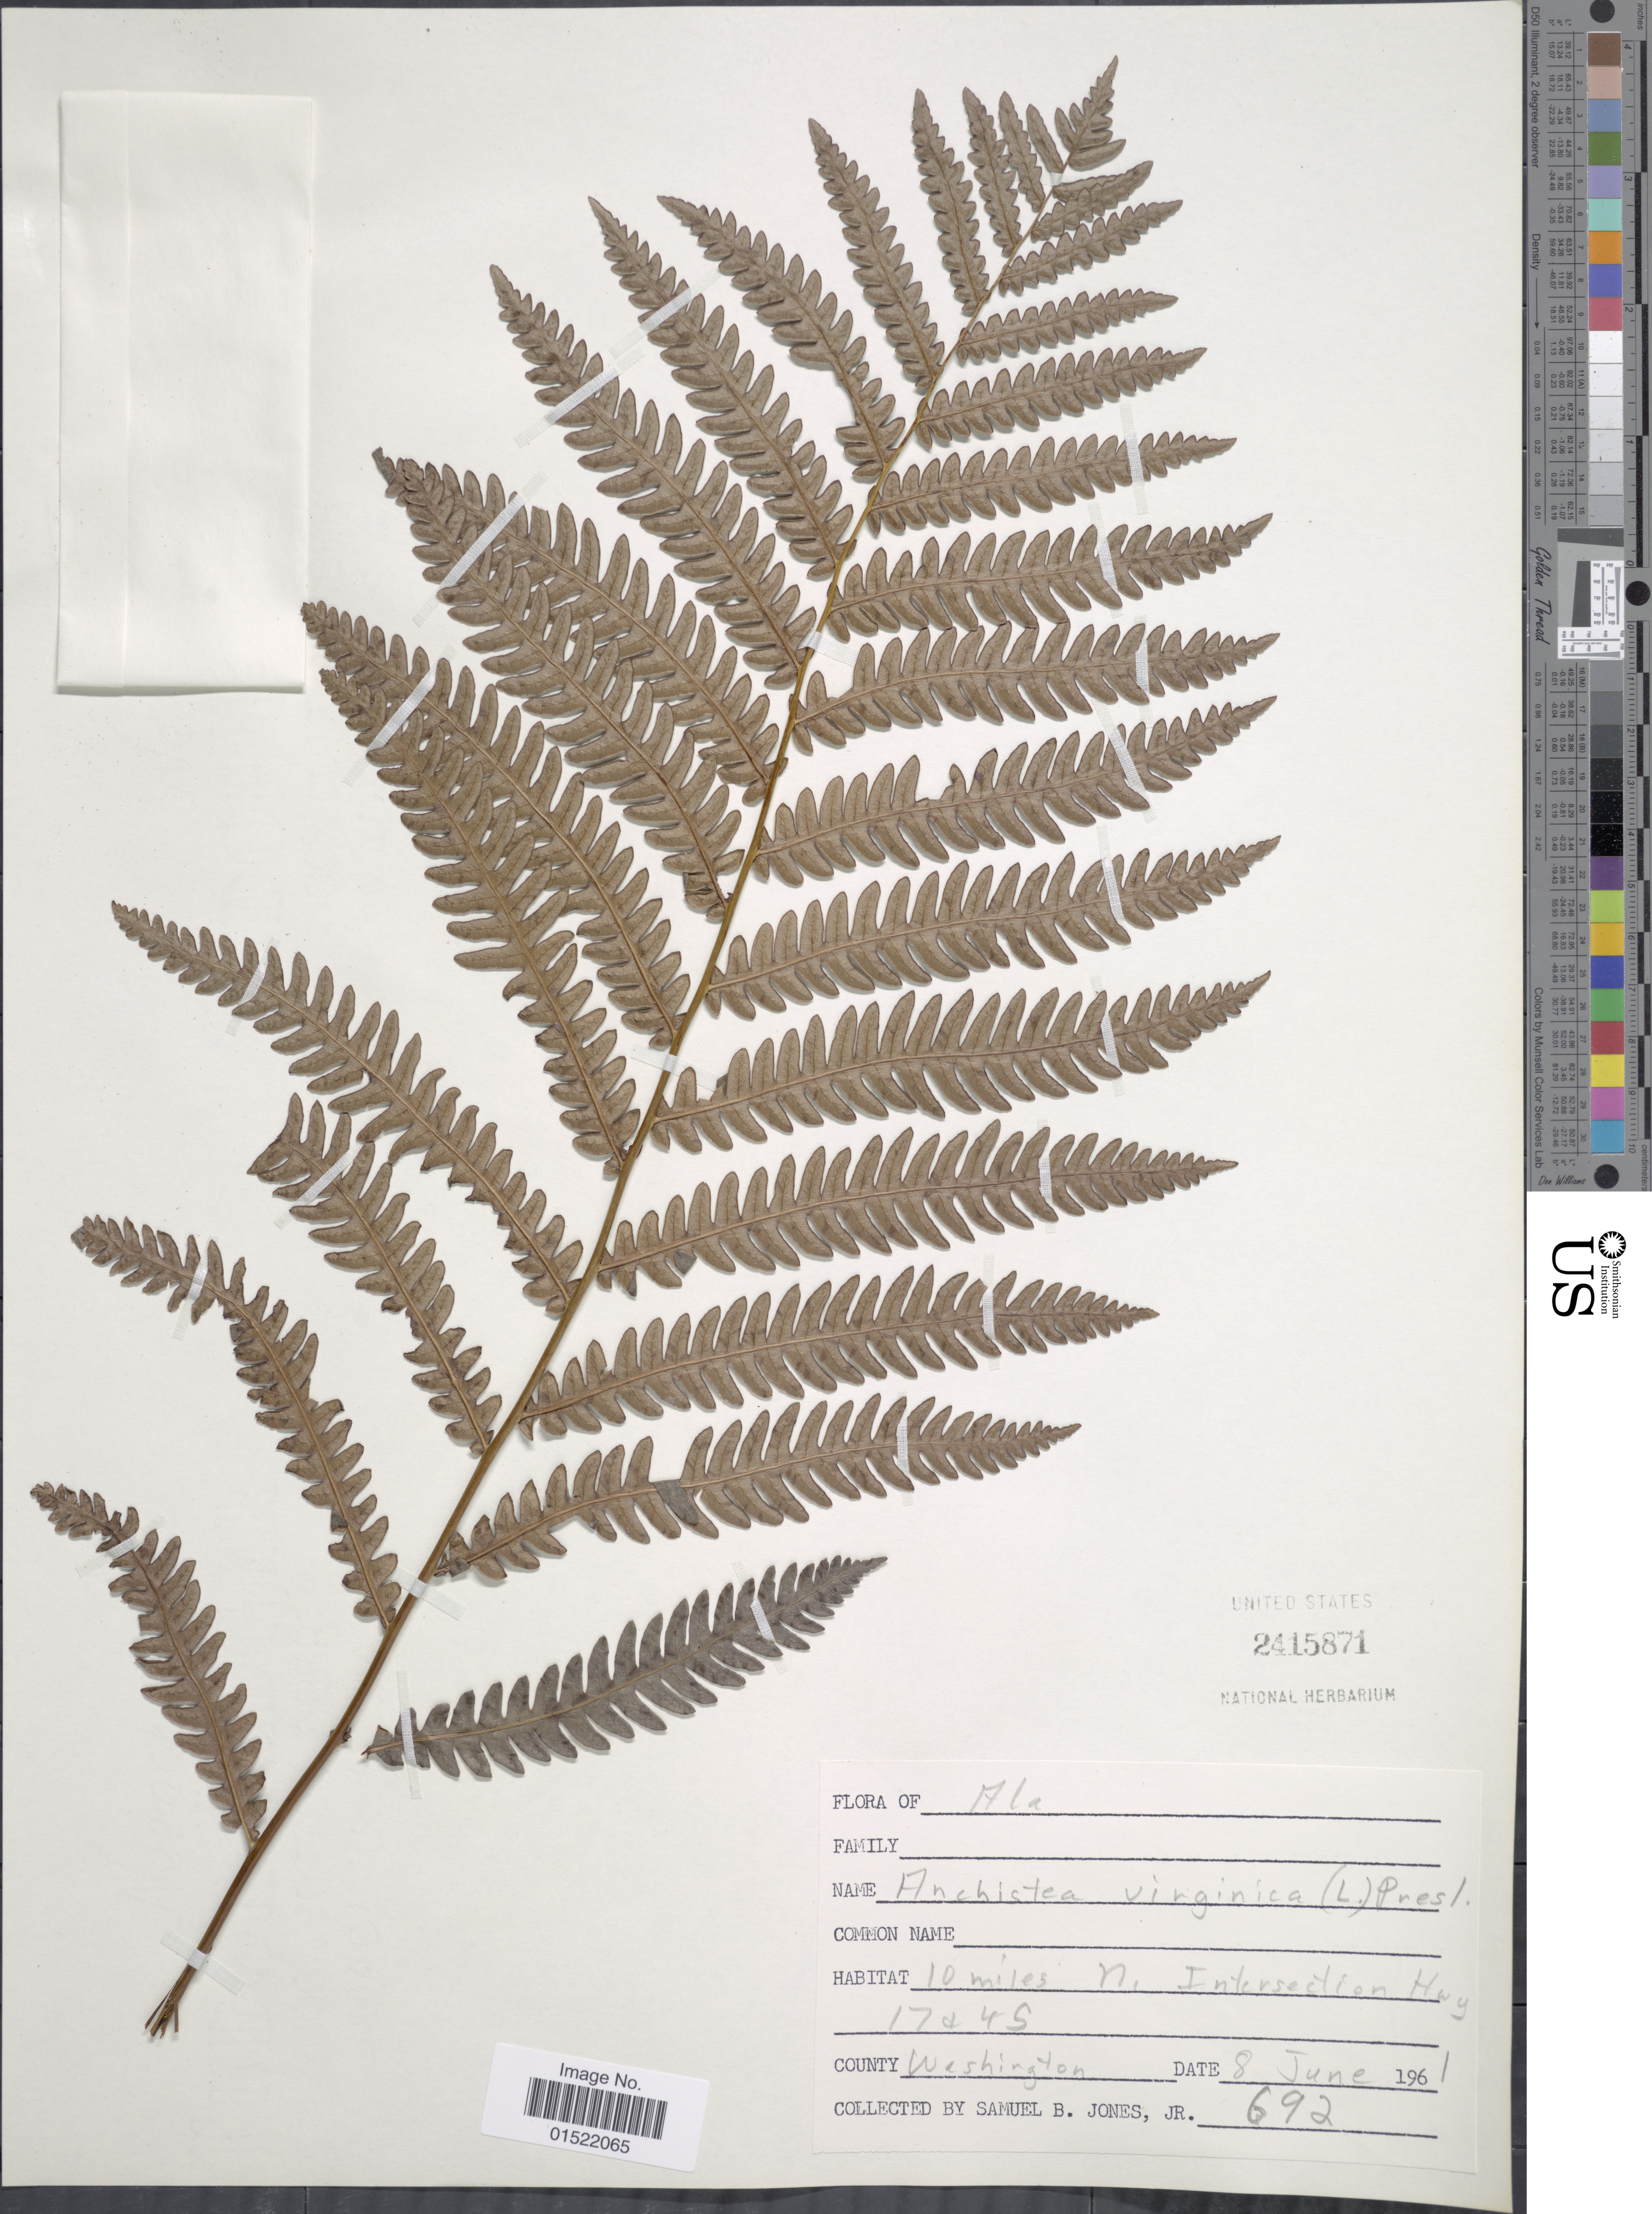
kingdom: Plantae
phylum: Tracheophyta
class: Polypodiopsida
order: Polypodiales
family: Blechnaceae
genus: Woodwardia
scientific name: Woodwardia virginica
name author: (L.) R.M. Sm.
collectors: S. B. Jones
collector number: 692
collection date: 1961-06-08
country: United States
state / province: Alabama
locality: Ala., 10 miles N. Intersection Hwy. 17 + 45, County Washington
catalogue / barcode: US 2415871